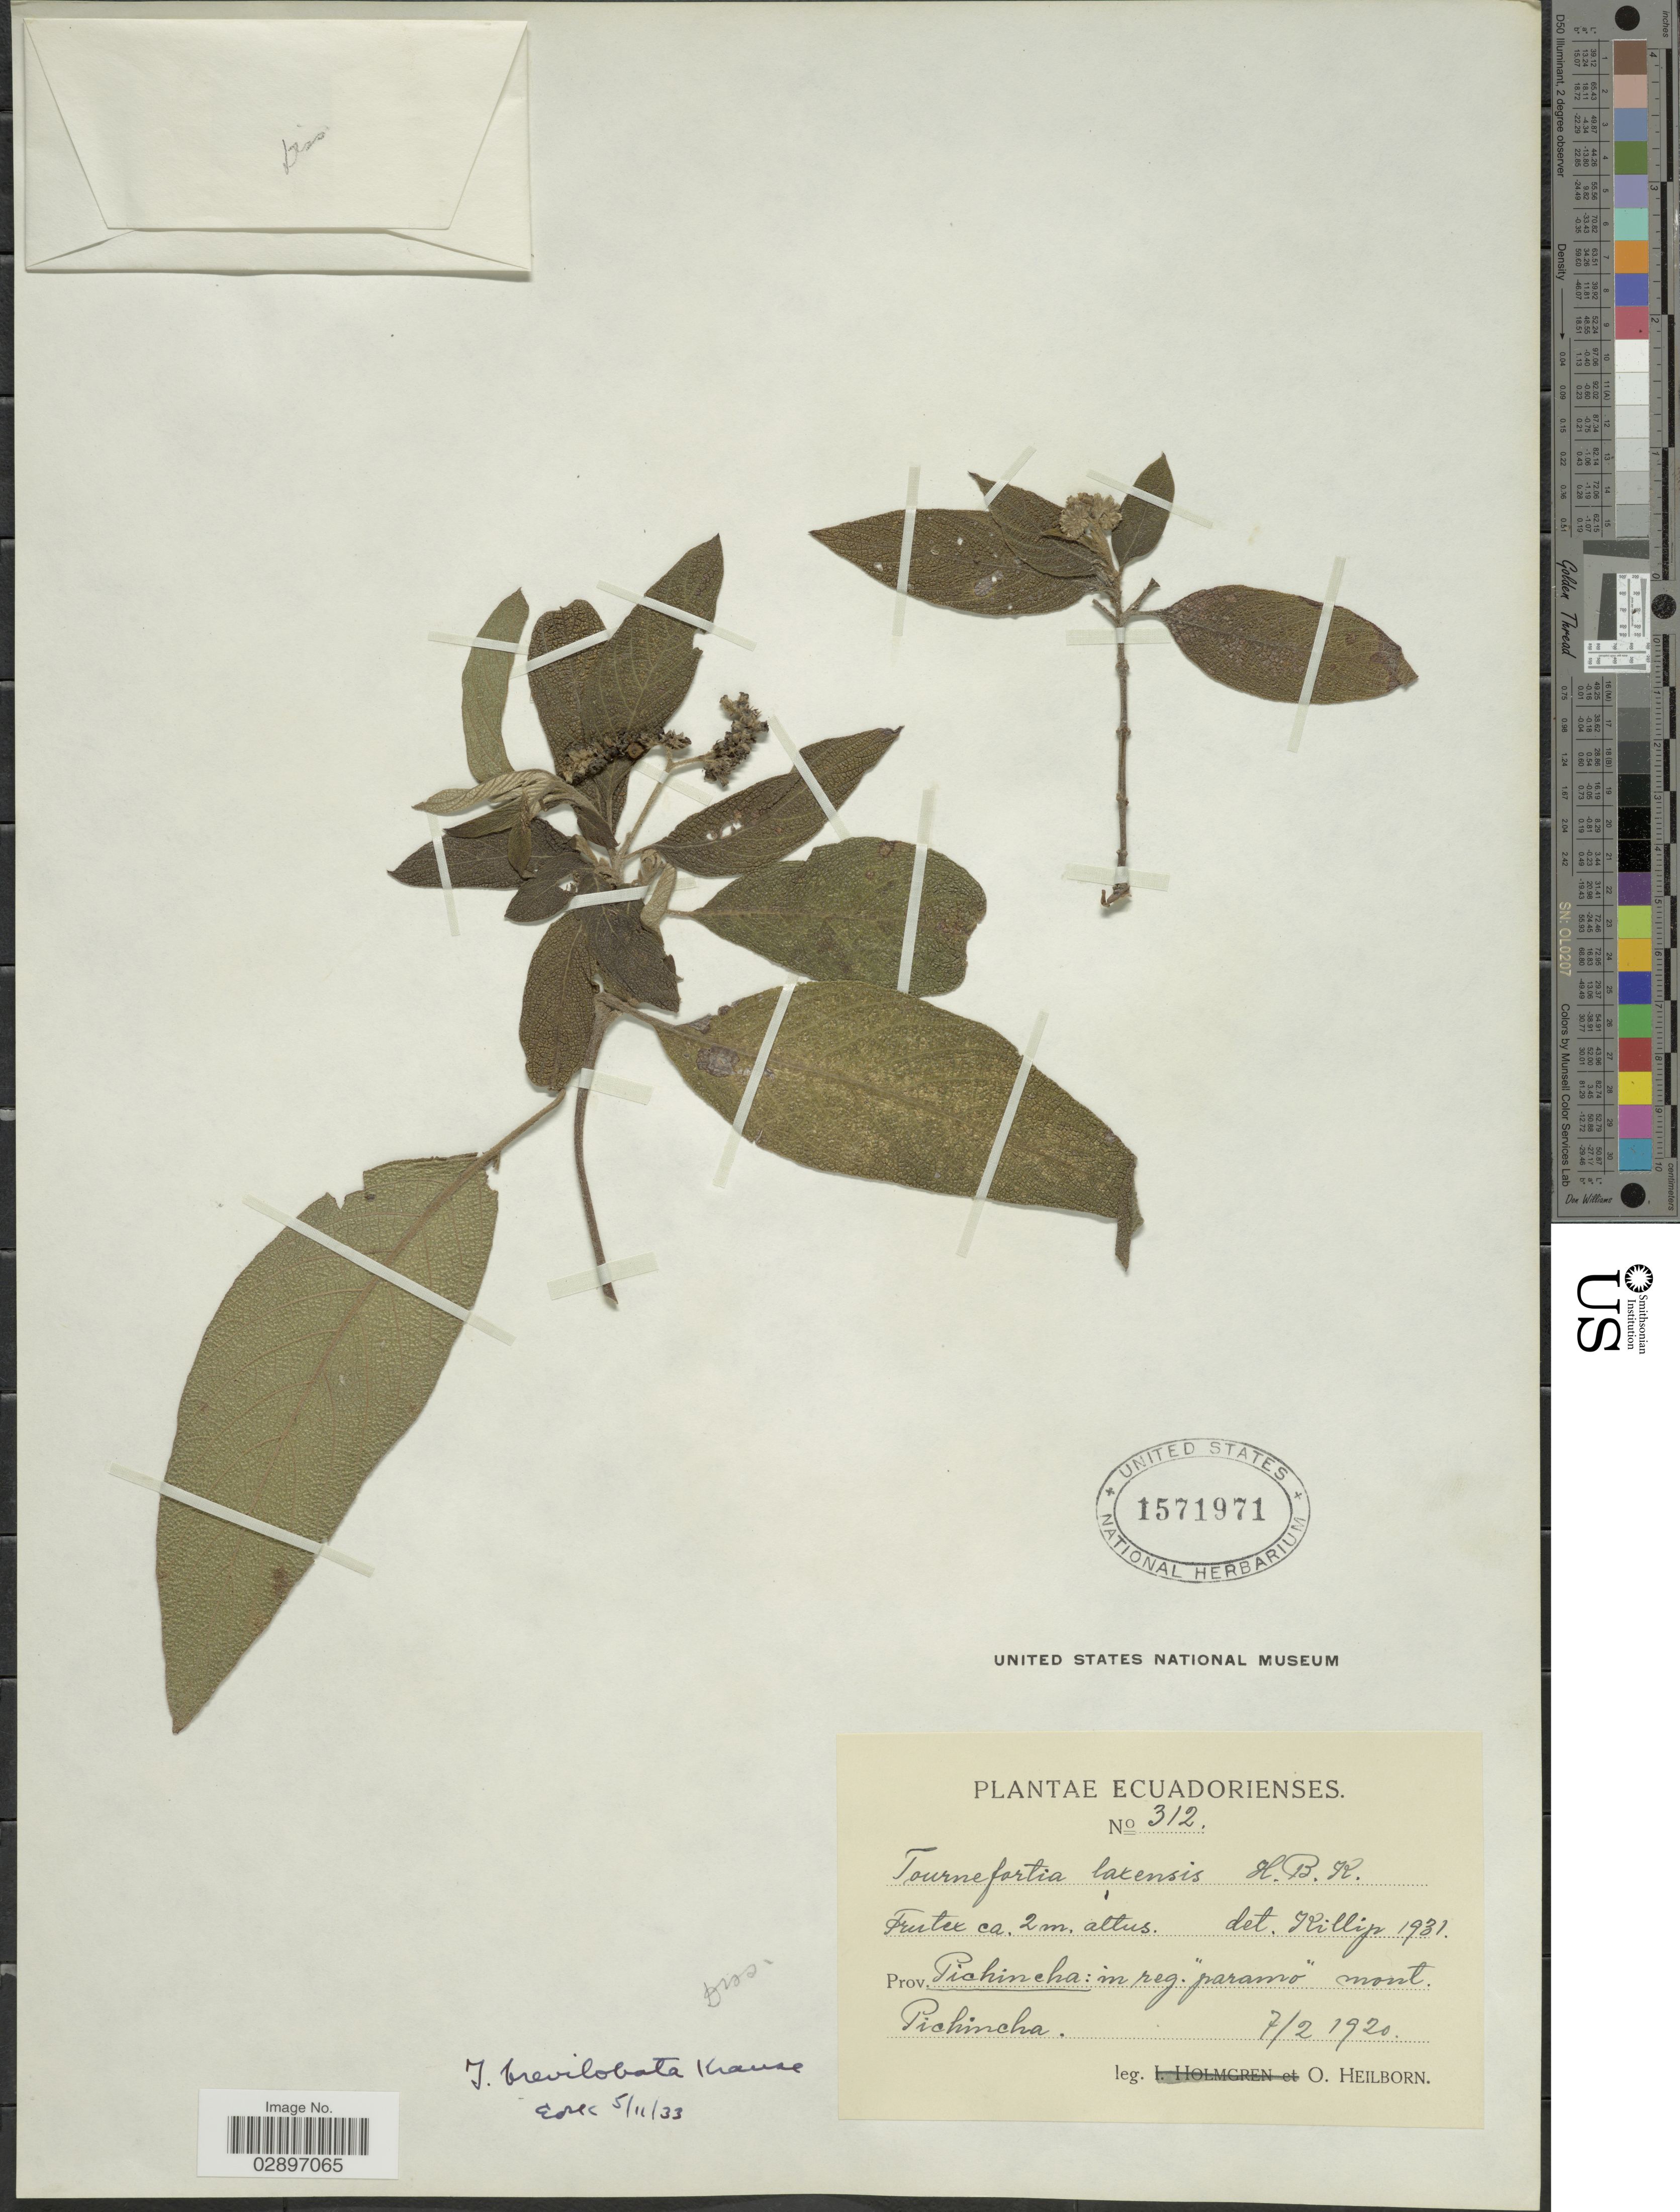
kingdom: Plantae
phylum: Tracheophyta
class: Magnoliopsida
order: Boraginales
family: Heliotropiaceae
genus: Tournefortia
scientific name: Tournefortia brevilobata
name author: K. Krause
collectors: O. Heilborn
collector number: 312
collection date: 1920-02-07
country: Ecuador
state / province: Pichincha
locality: In reg. "paramo"mont. Pichincha.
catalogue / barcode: US 1571971